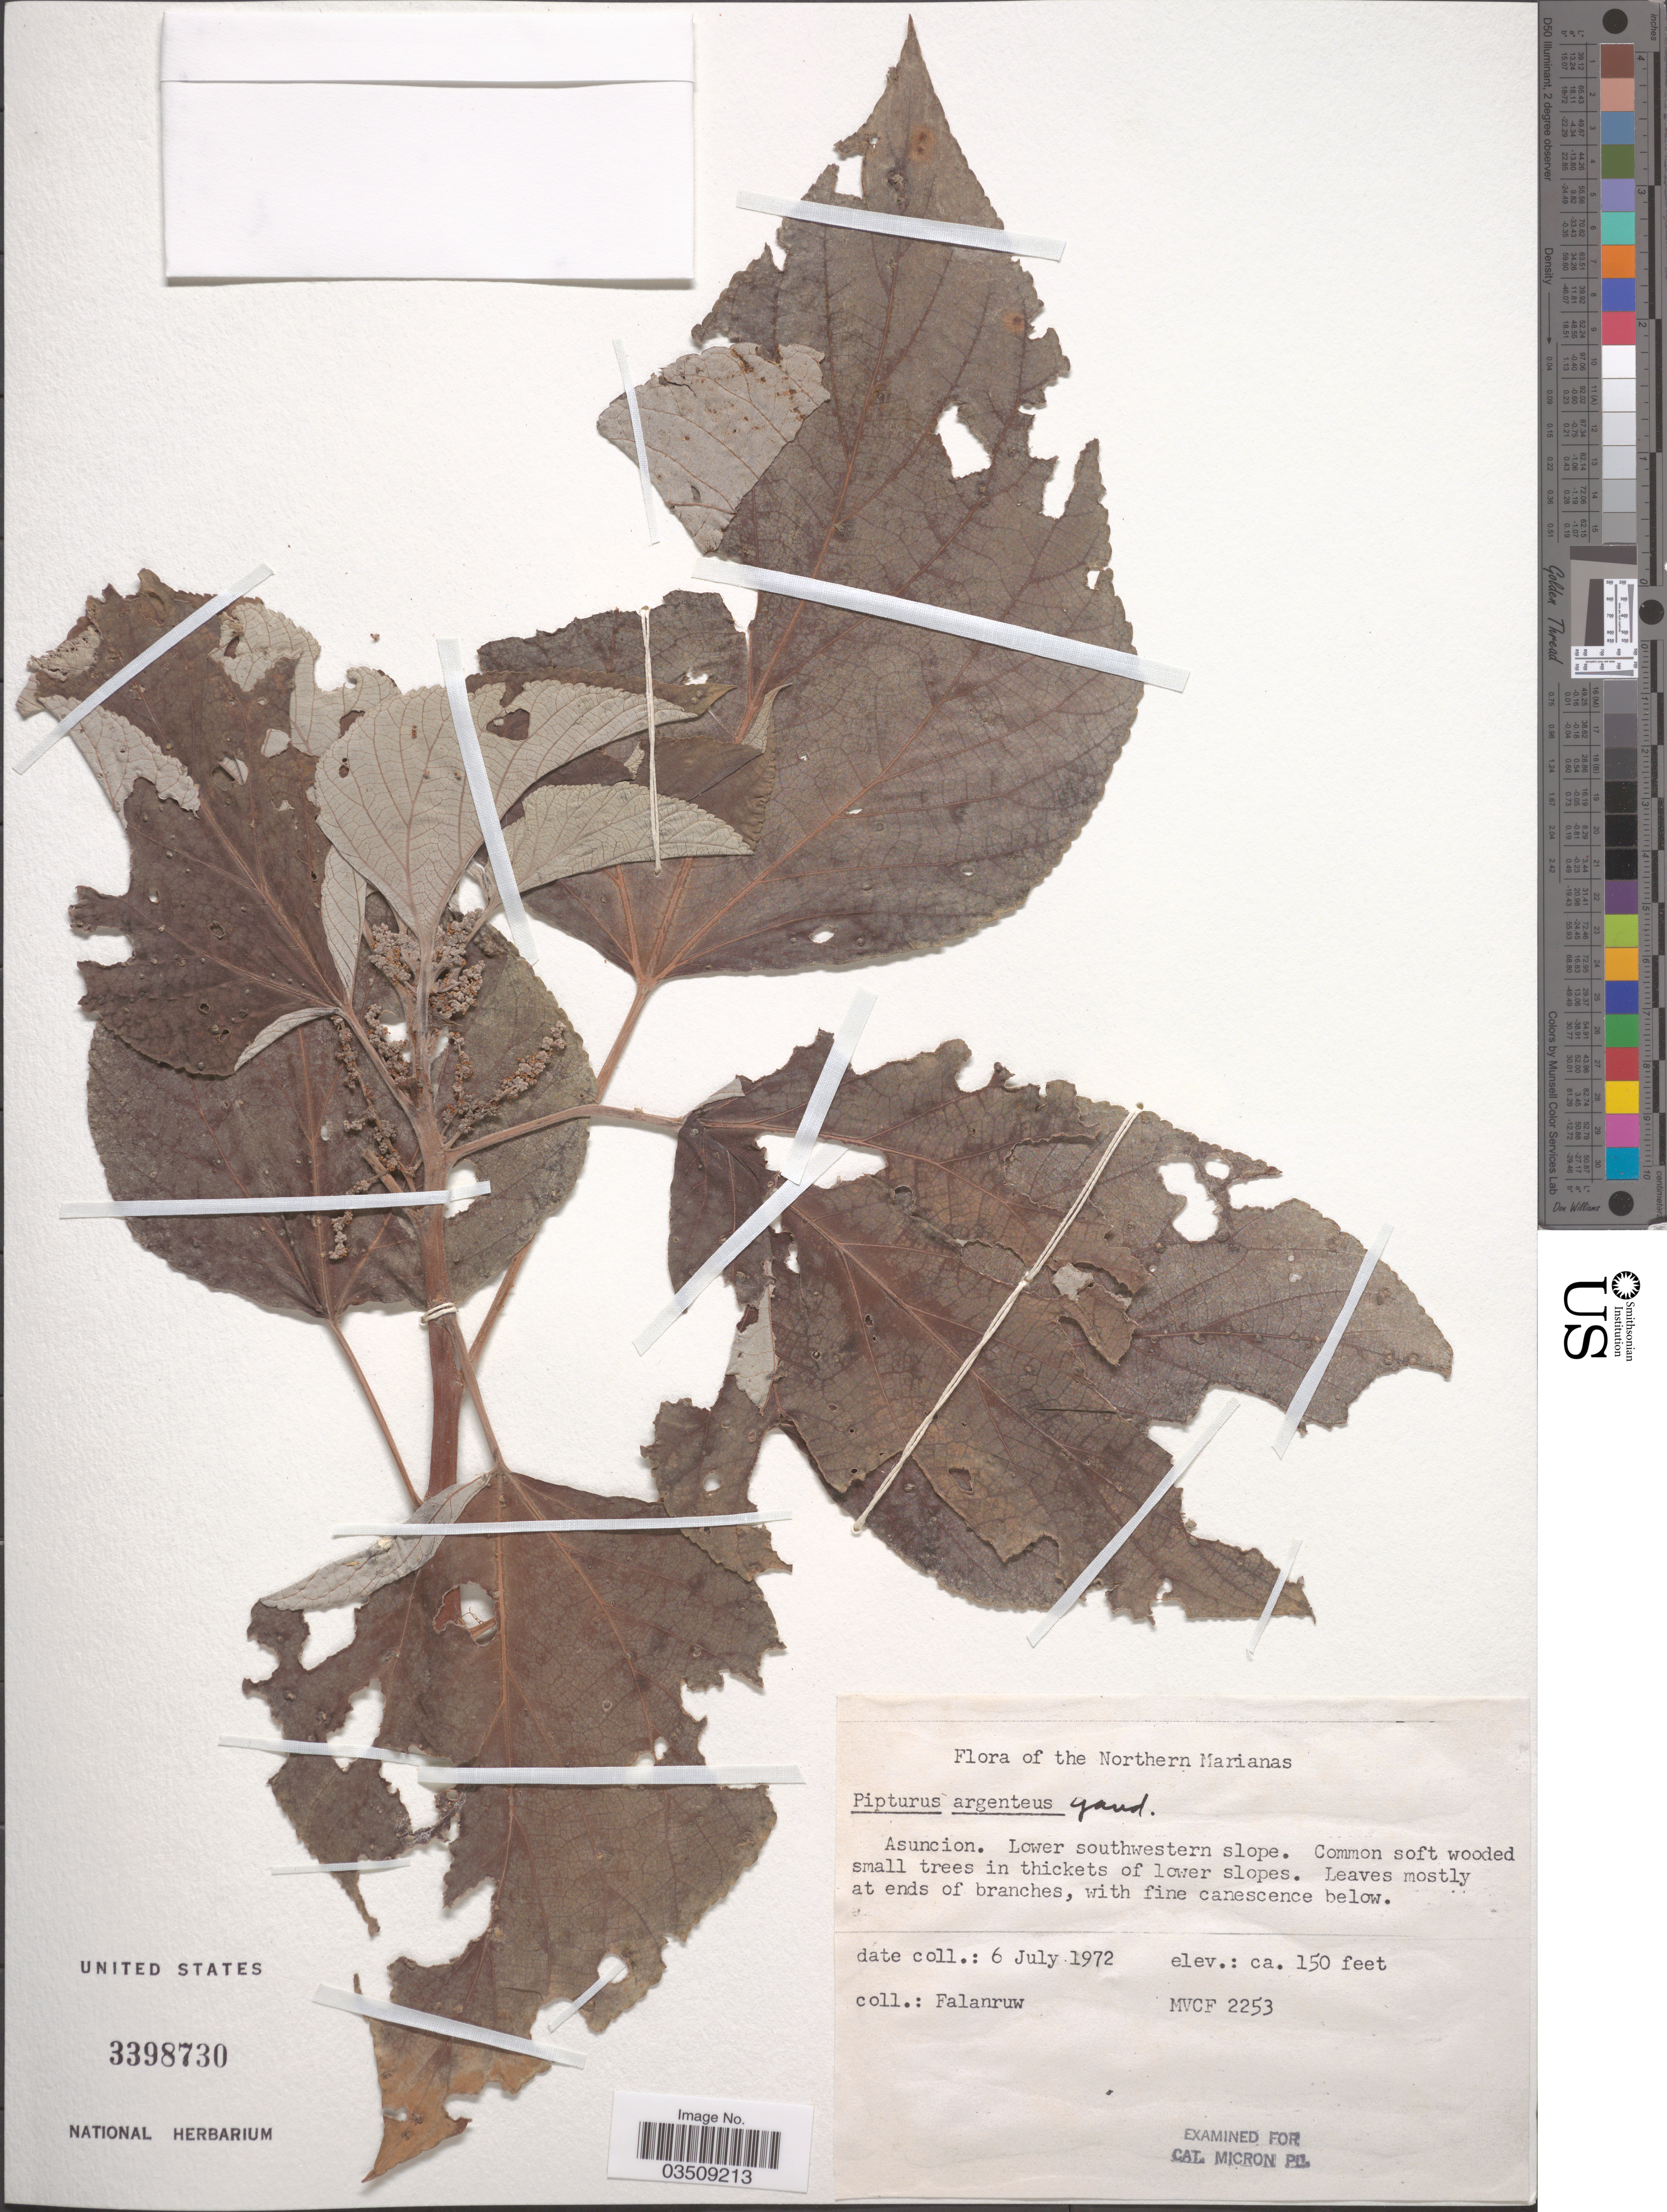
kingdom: Plantae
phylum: Tracheophyta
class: Magnoliopsida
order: Rosales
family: Urticaceae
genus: Pipturus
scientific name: Pipturus argenteus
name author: (G. Forst.) Wedd.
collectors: Falanruw, --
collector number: MVCF2253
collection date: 1972-07-06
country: Northern Mariana Islands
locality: Northern Marianas. Asuncion. Lower southwestern slope.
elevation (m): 46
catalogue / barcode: US 3398730